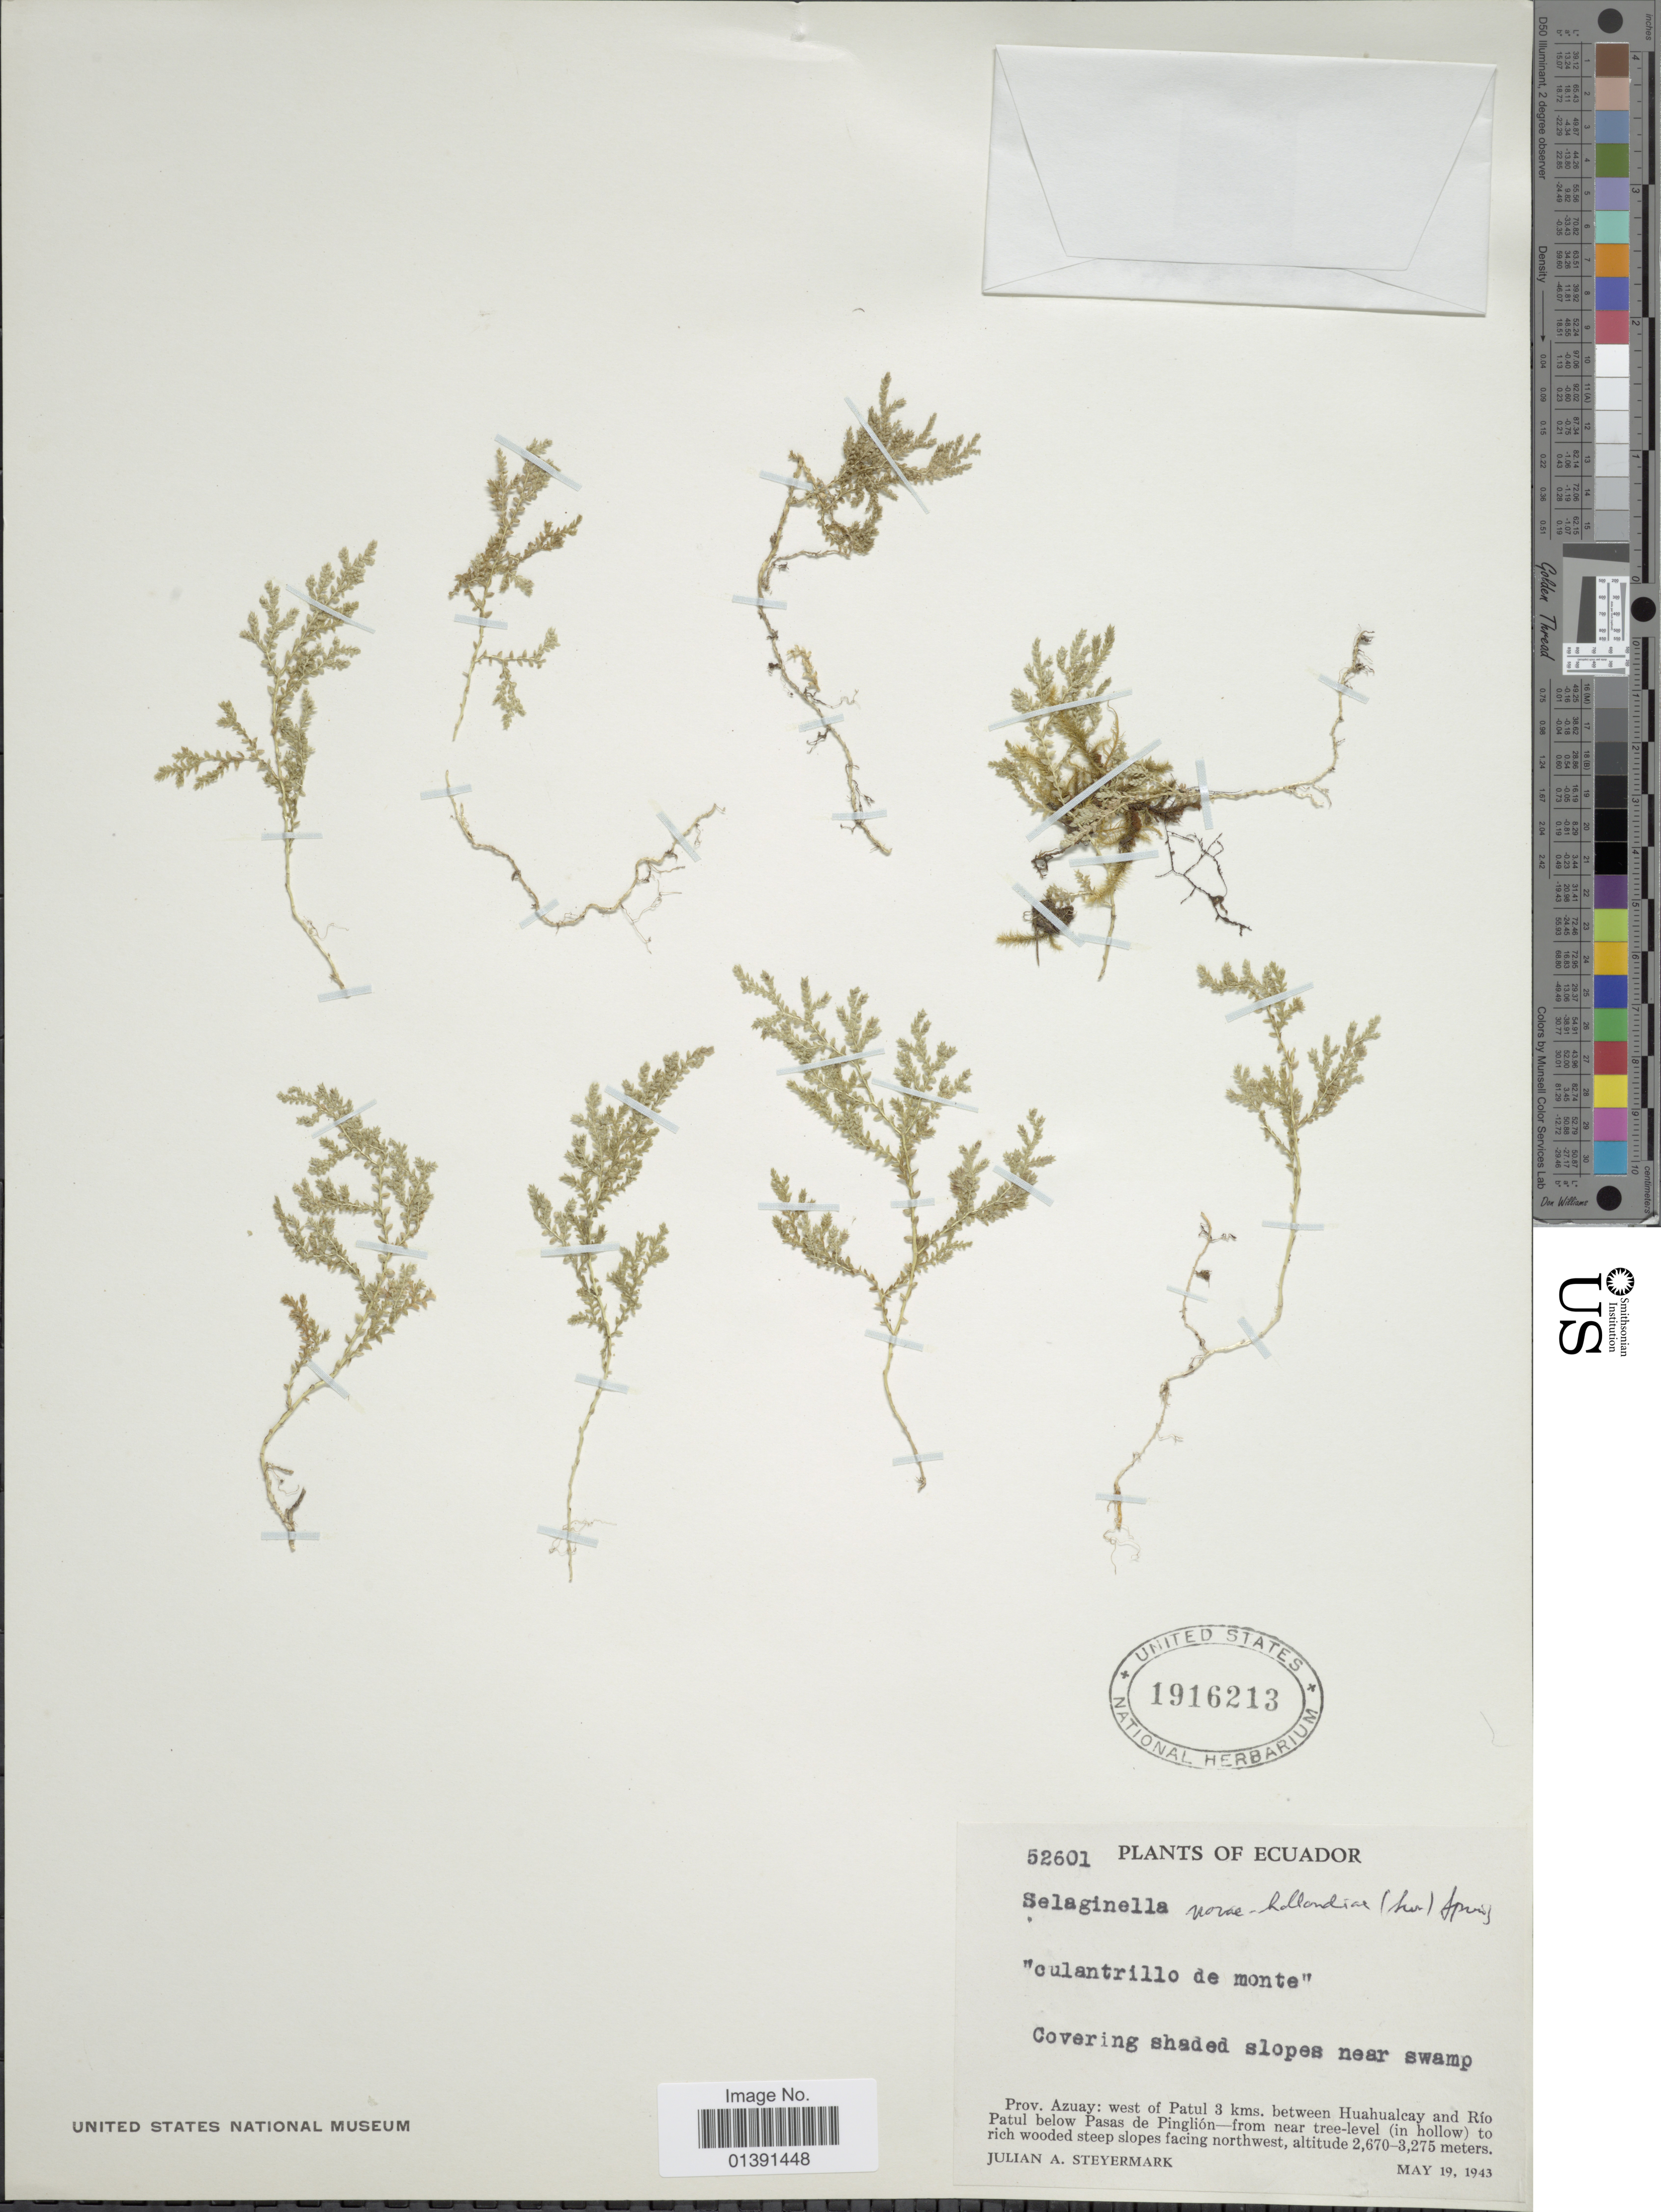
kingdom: Plantae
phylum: Tracheophyta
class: Lycopodiopsida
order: Selaginellales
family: Selaginellaceae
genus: Selaginella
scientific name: Selaginella novae-hollandiae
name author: (Sw.) Spring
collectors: J. Steyermark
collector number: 52601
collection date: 1943-05-19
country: Ecuador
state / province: Azuay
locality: West of Patul 3kms between Huahualcay and Rio Patul below Pasas de Pinglión-from near tree-level(in holow) to rich wooded steep slopes facing northwest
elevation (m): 2670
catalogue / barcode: US 1916213